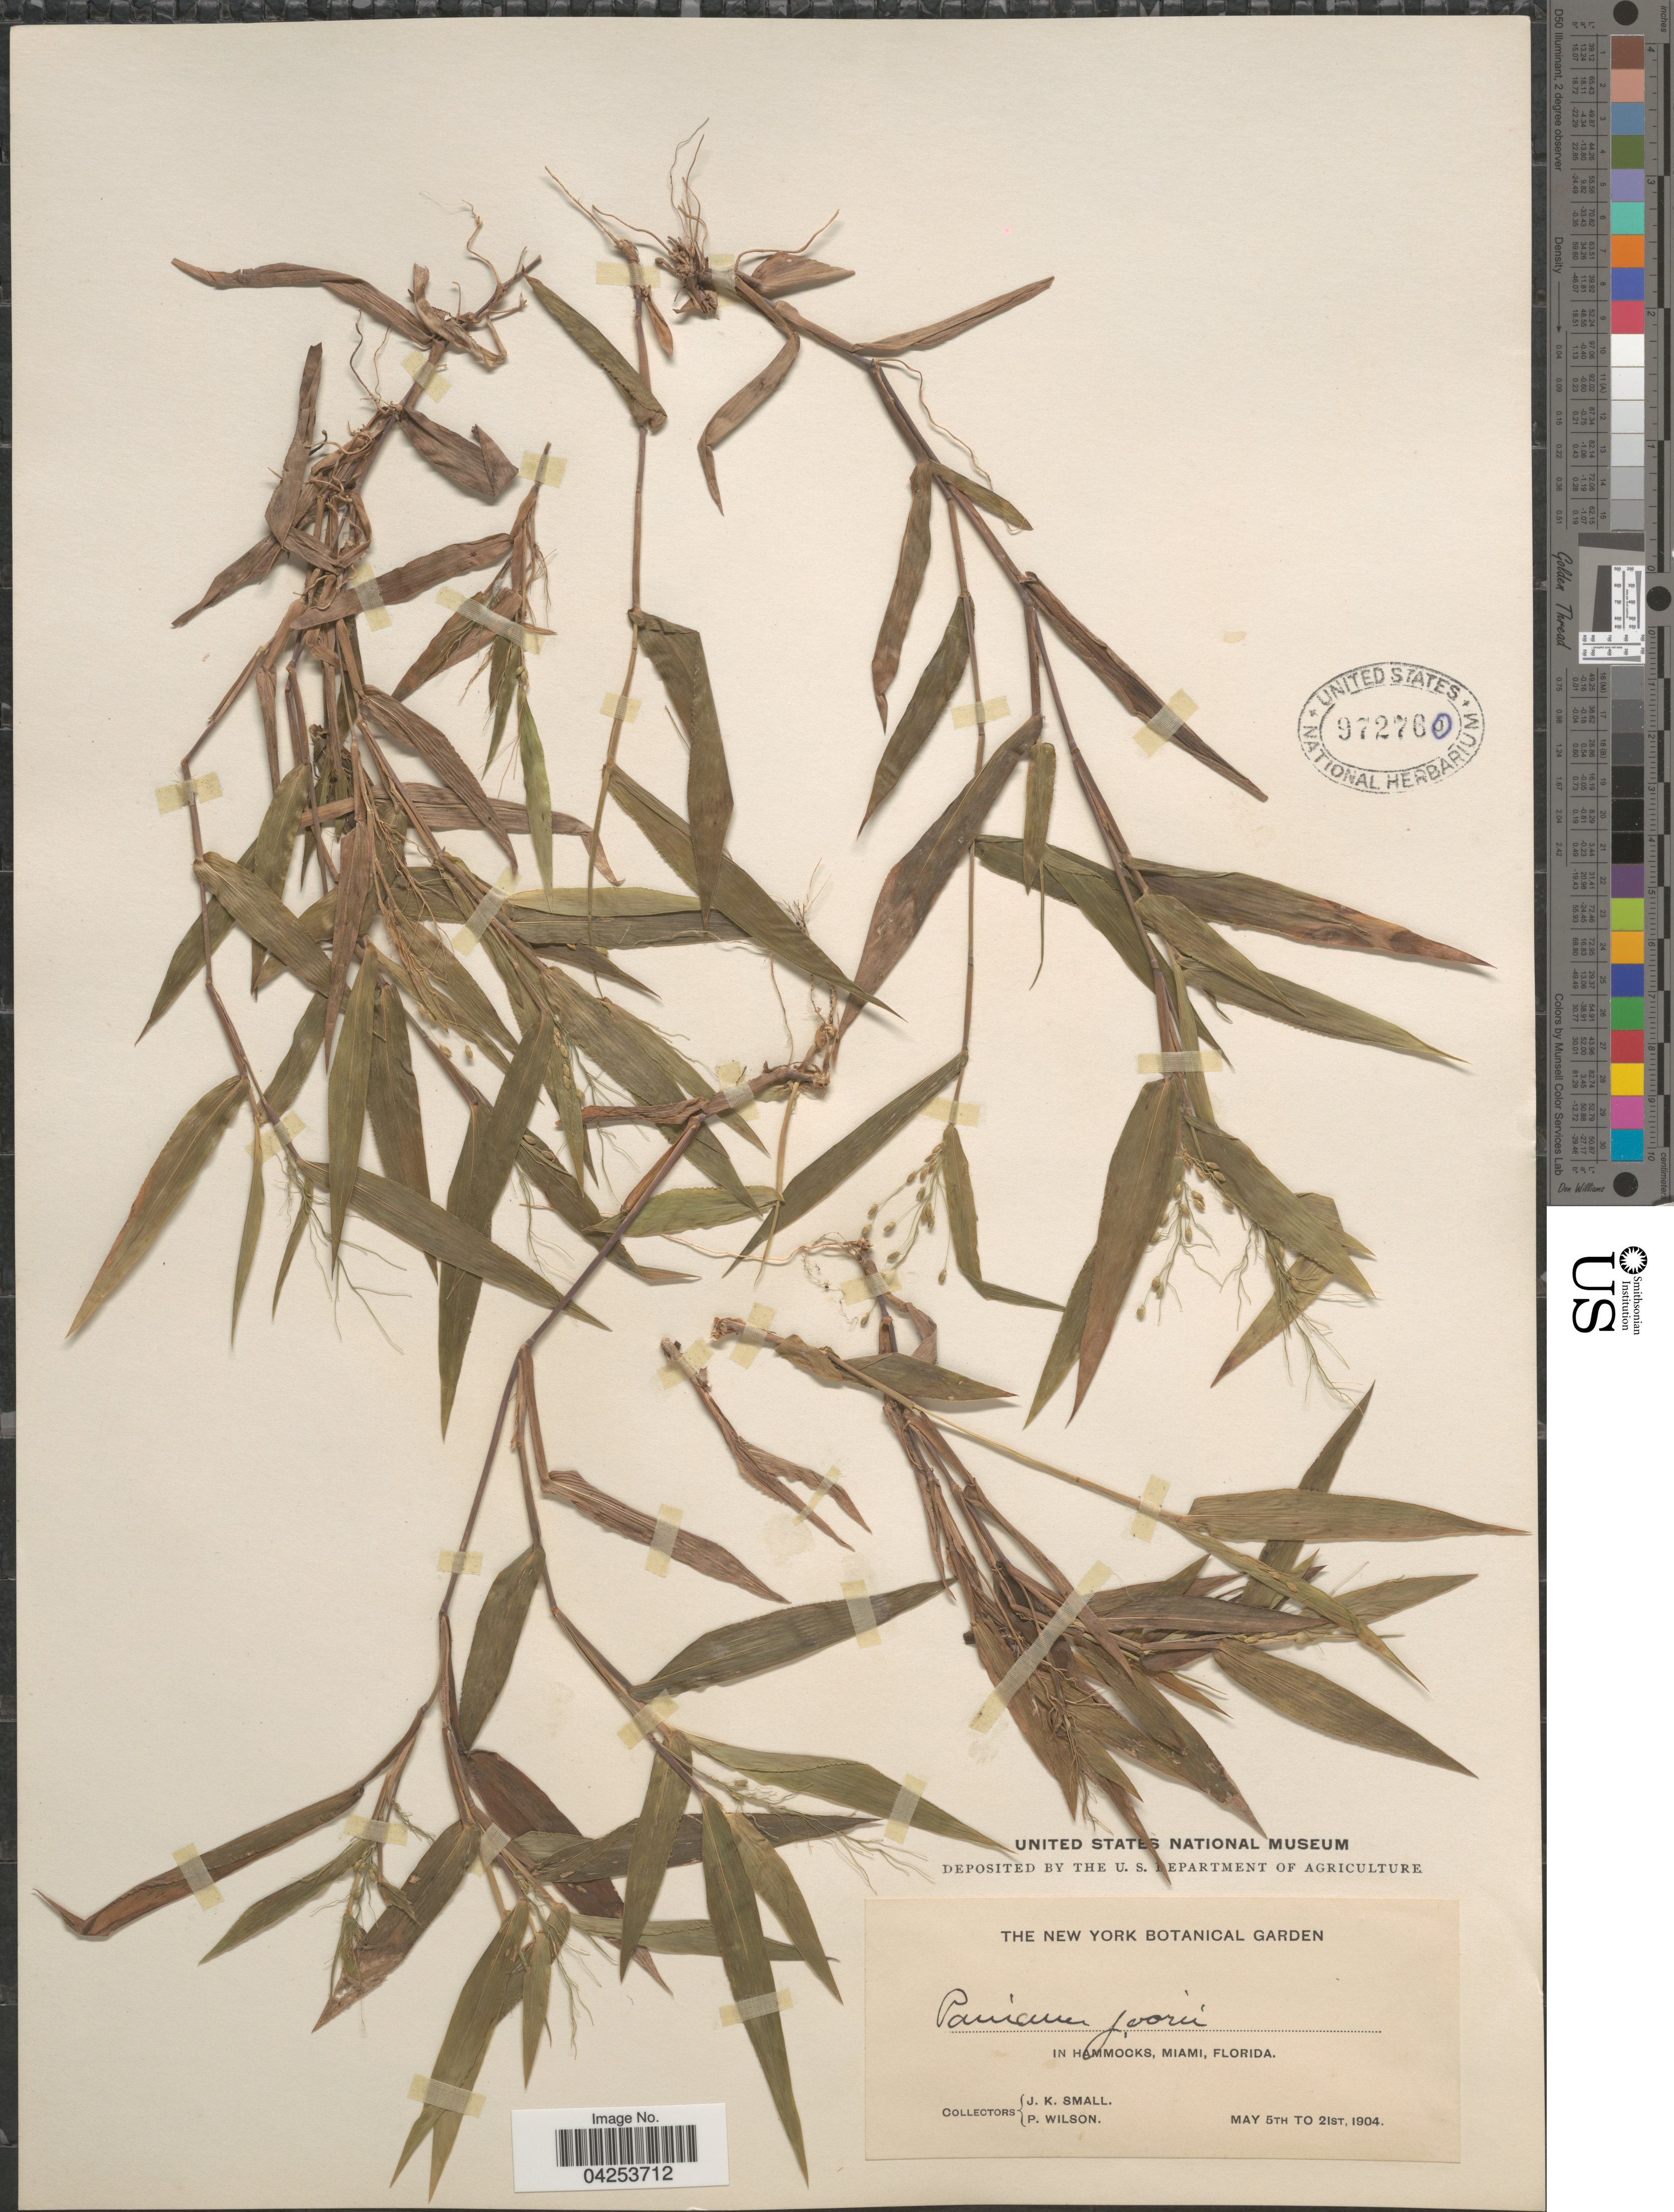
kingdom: Plantae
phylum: Tracheophyta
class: Liliopsida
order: Poales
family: Poaceae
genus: Dichanthelium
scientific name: Dichanthelium commutatum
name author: (Schult.) Gould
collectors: J. K. Small & P. Wilson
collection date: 1904-05-05/1904-05-21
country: United States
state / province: Florida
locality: In Hammocks, Miami.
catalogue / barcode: US 972760